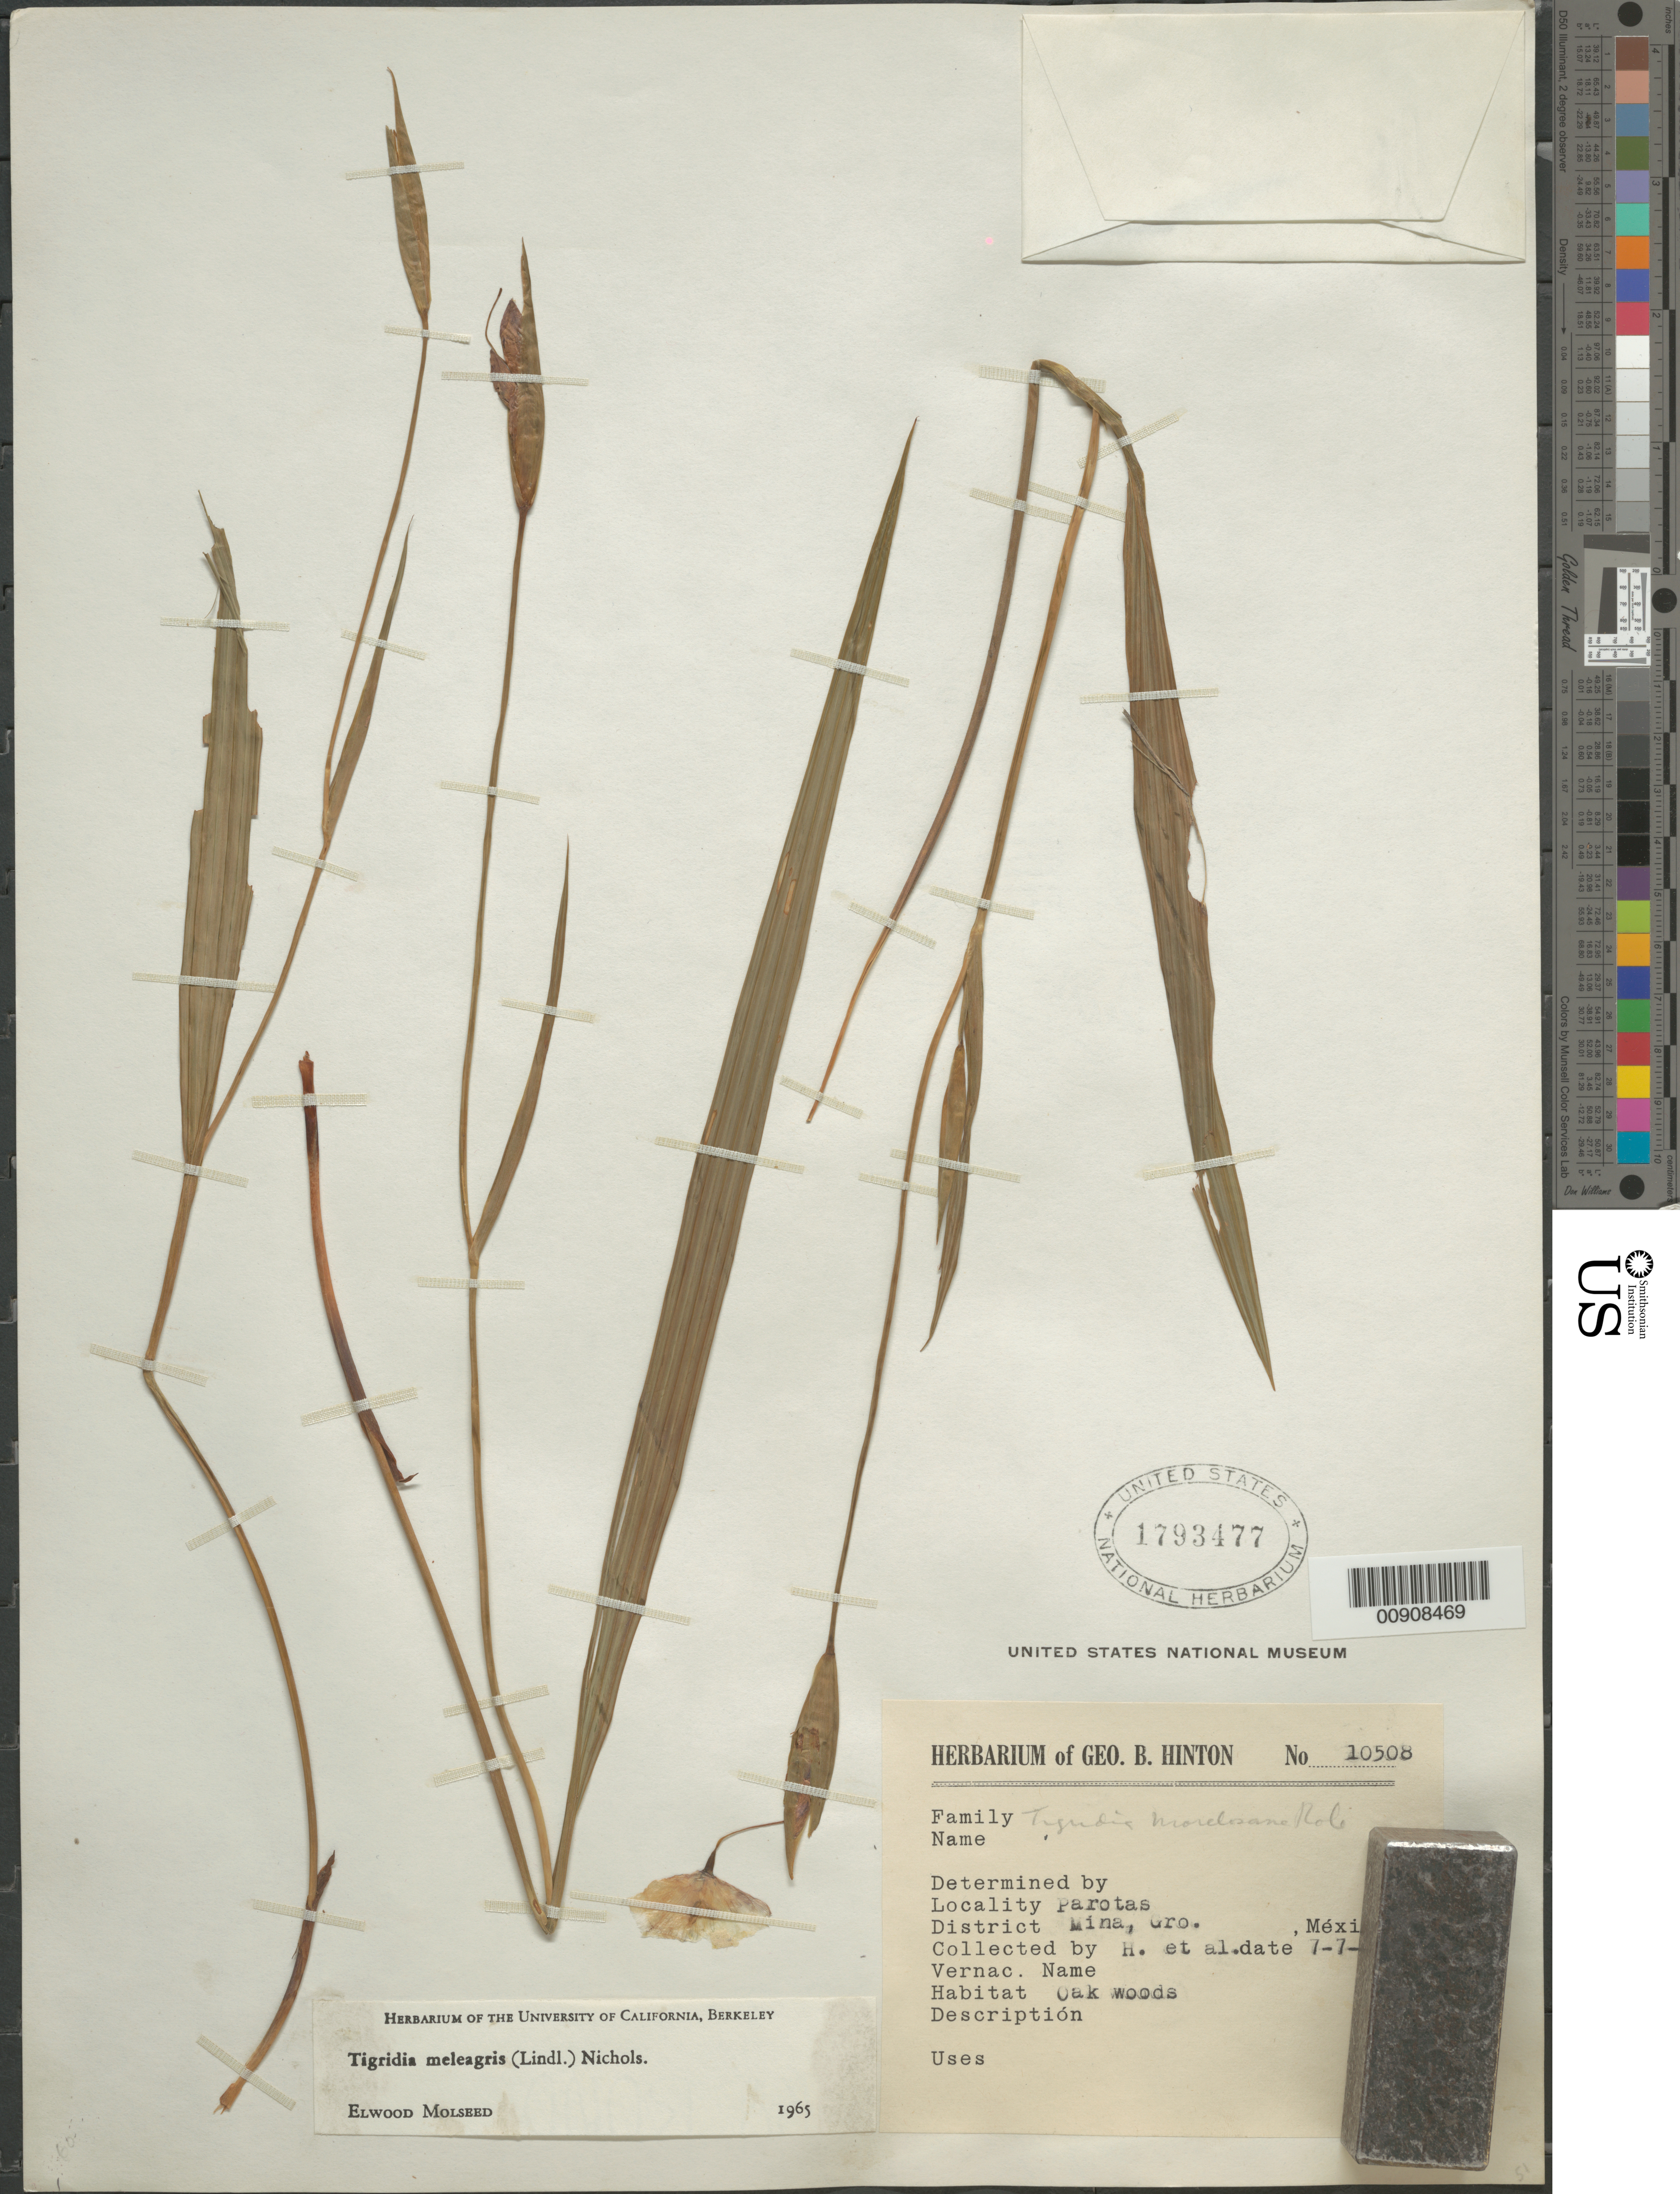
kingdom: Plantae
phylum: Tracheophyta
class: Liliopsida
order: Asparagales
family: Iridaceae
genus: Tigridia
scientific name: Tigridia meleagris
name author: (Lindl.) G. Nicholson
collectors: G. B. Hinton & et al.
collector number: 10508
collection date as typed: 07 Jul 1937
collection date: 1937-07-07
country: Mexico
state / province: Guerrero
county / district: Mina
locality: Parotas, District Mina, Guerrero.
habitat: Oak woods.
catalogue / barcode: US 1793477